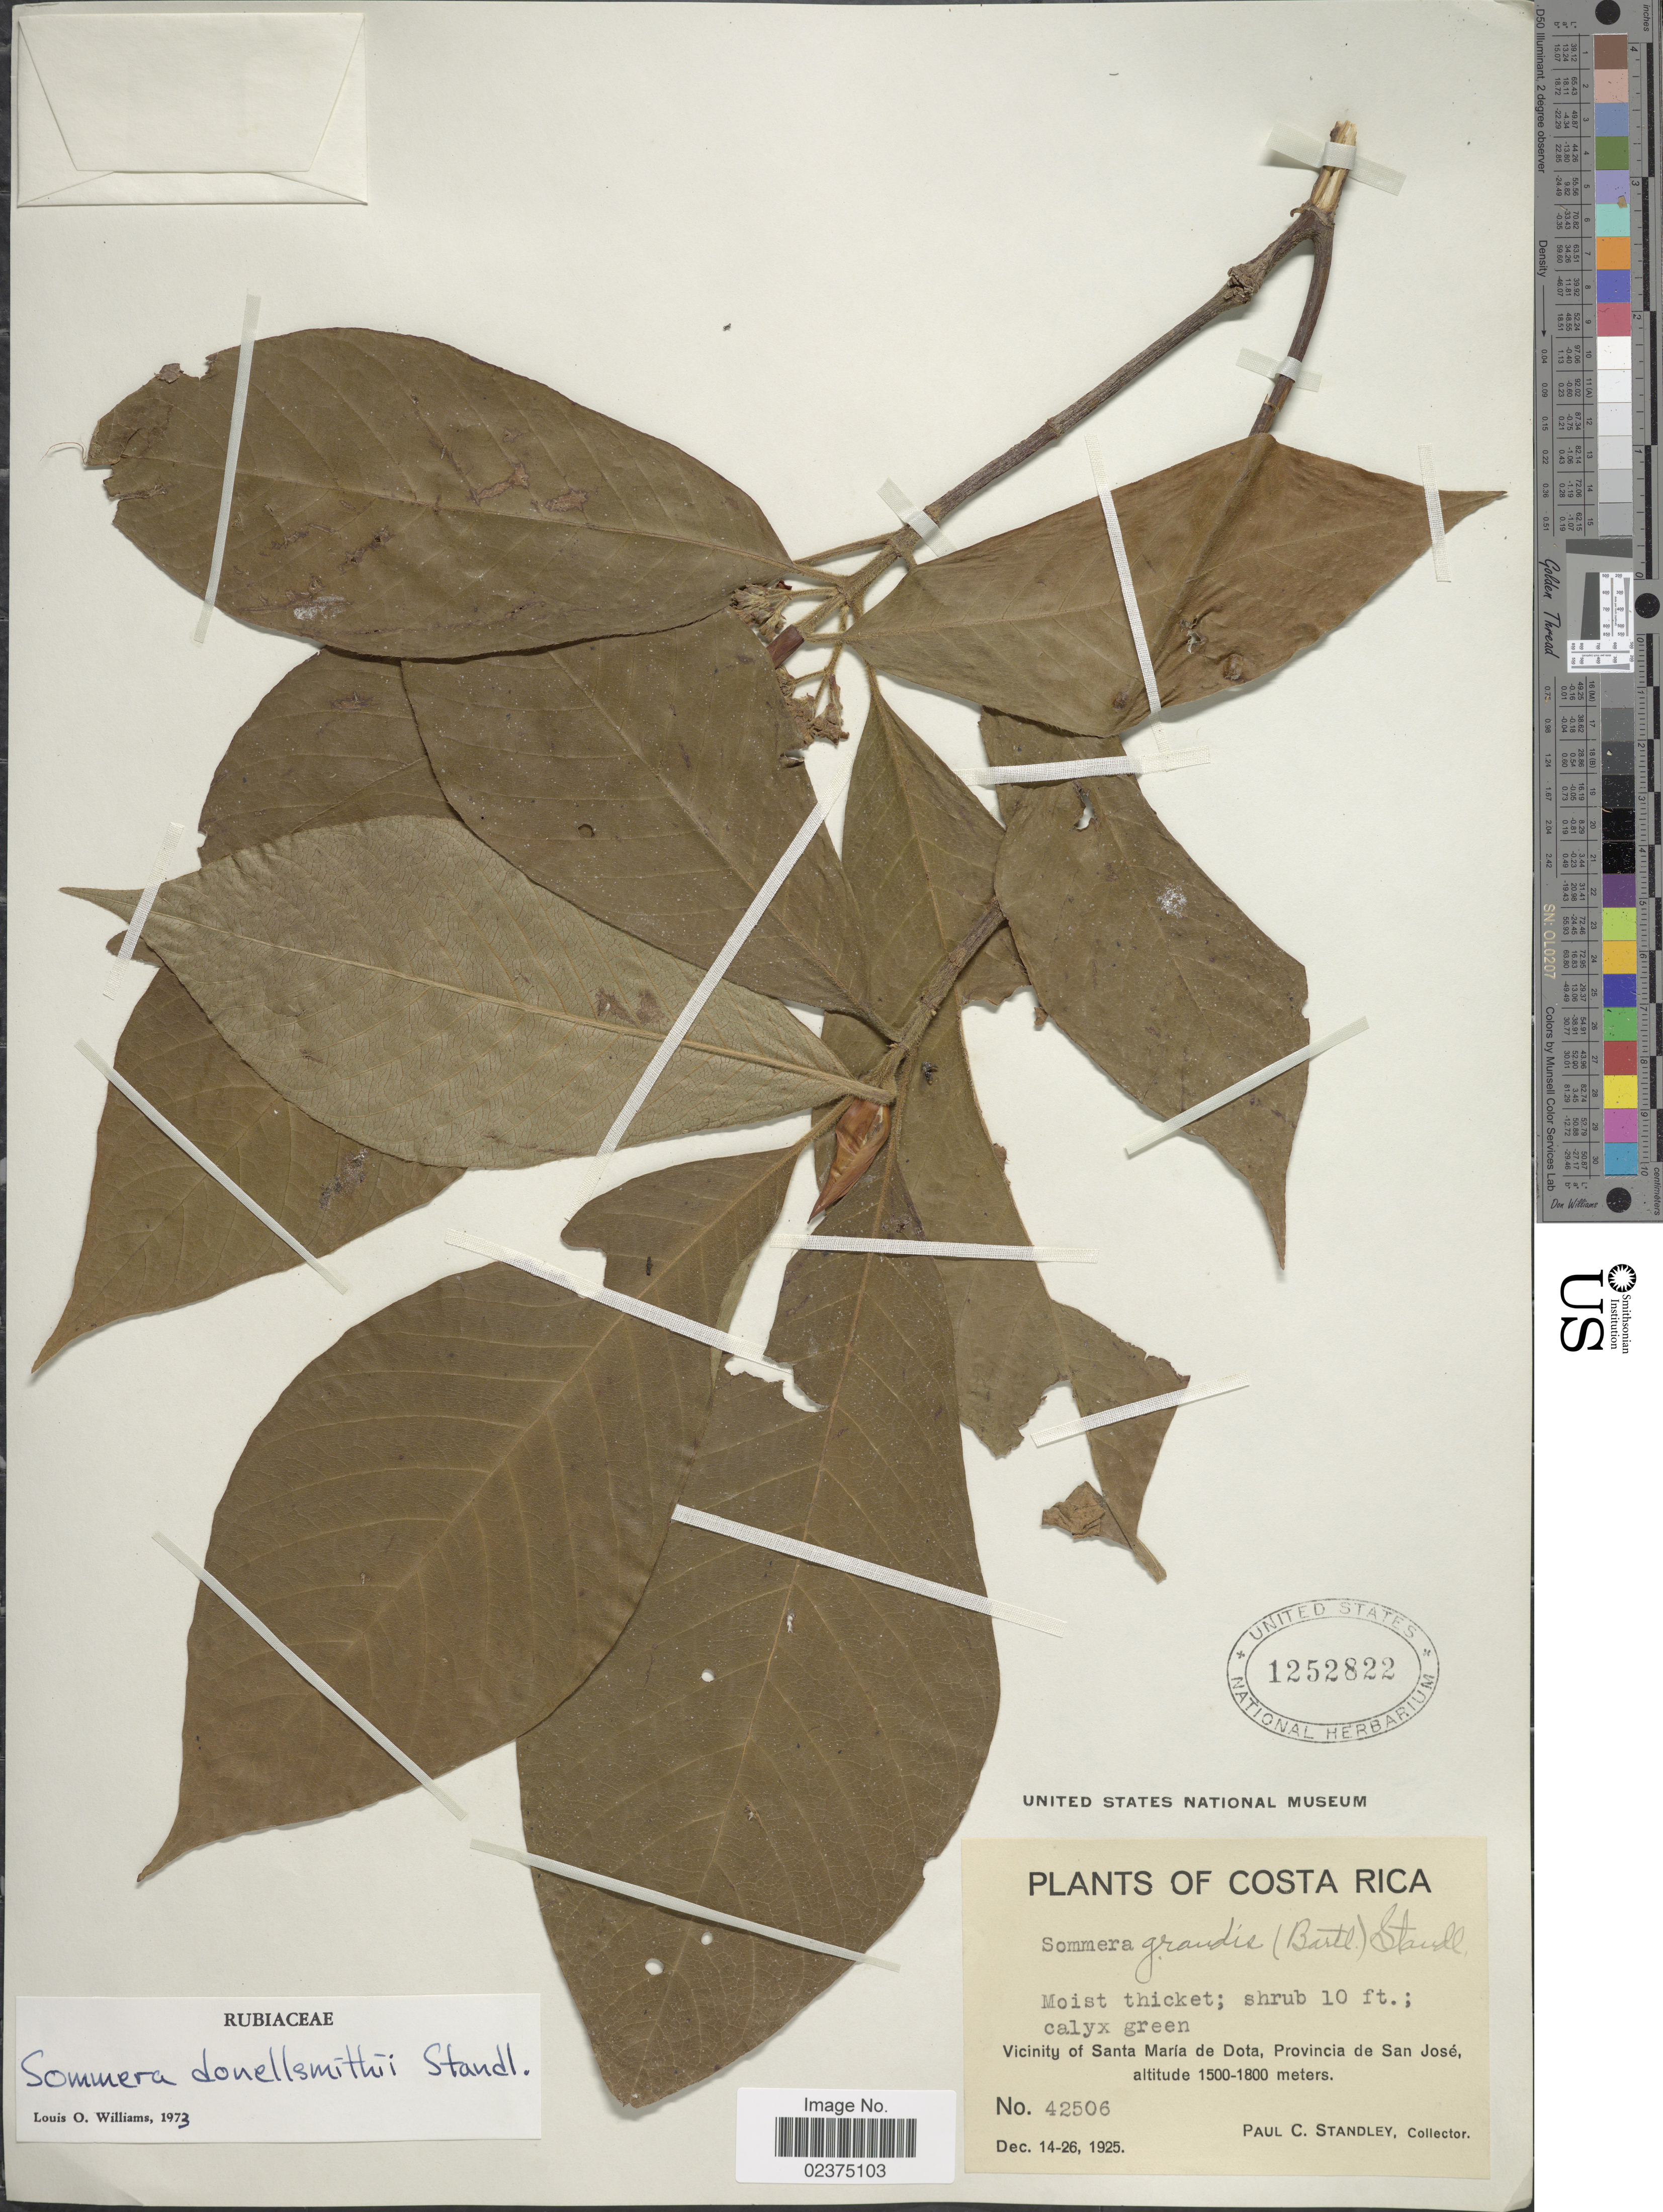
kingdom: Plantae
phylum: Tracheophyta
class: Magnoliopsida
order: Gentianales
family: Rubiaceae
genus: Sommera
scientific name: Sommera donnell-smithii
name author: Standl.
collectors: P. C. Standley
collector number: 42506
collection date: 1925-12-14/1925-12-26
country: Costa Rica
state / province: San José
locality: Vicinity of Santa Maria de Dota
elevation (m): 1500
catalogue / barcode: US 1252822